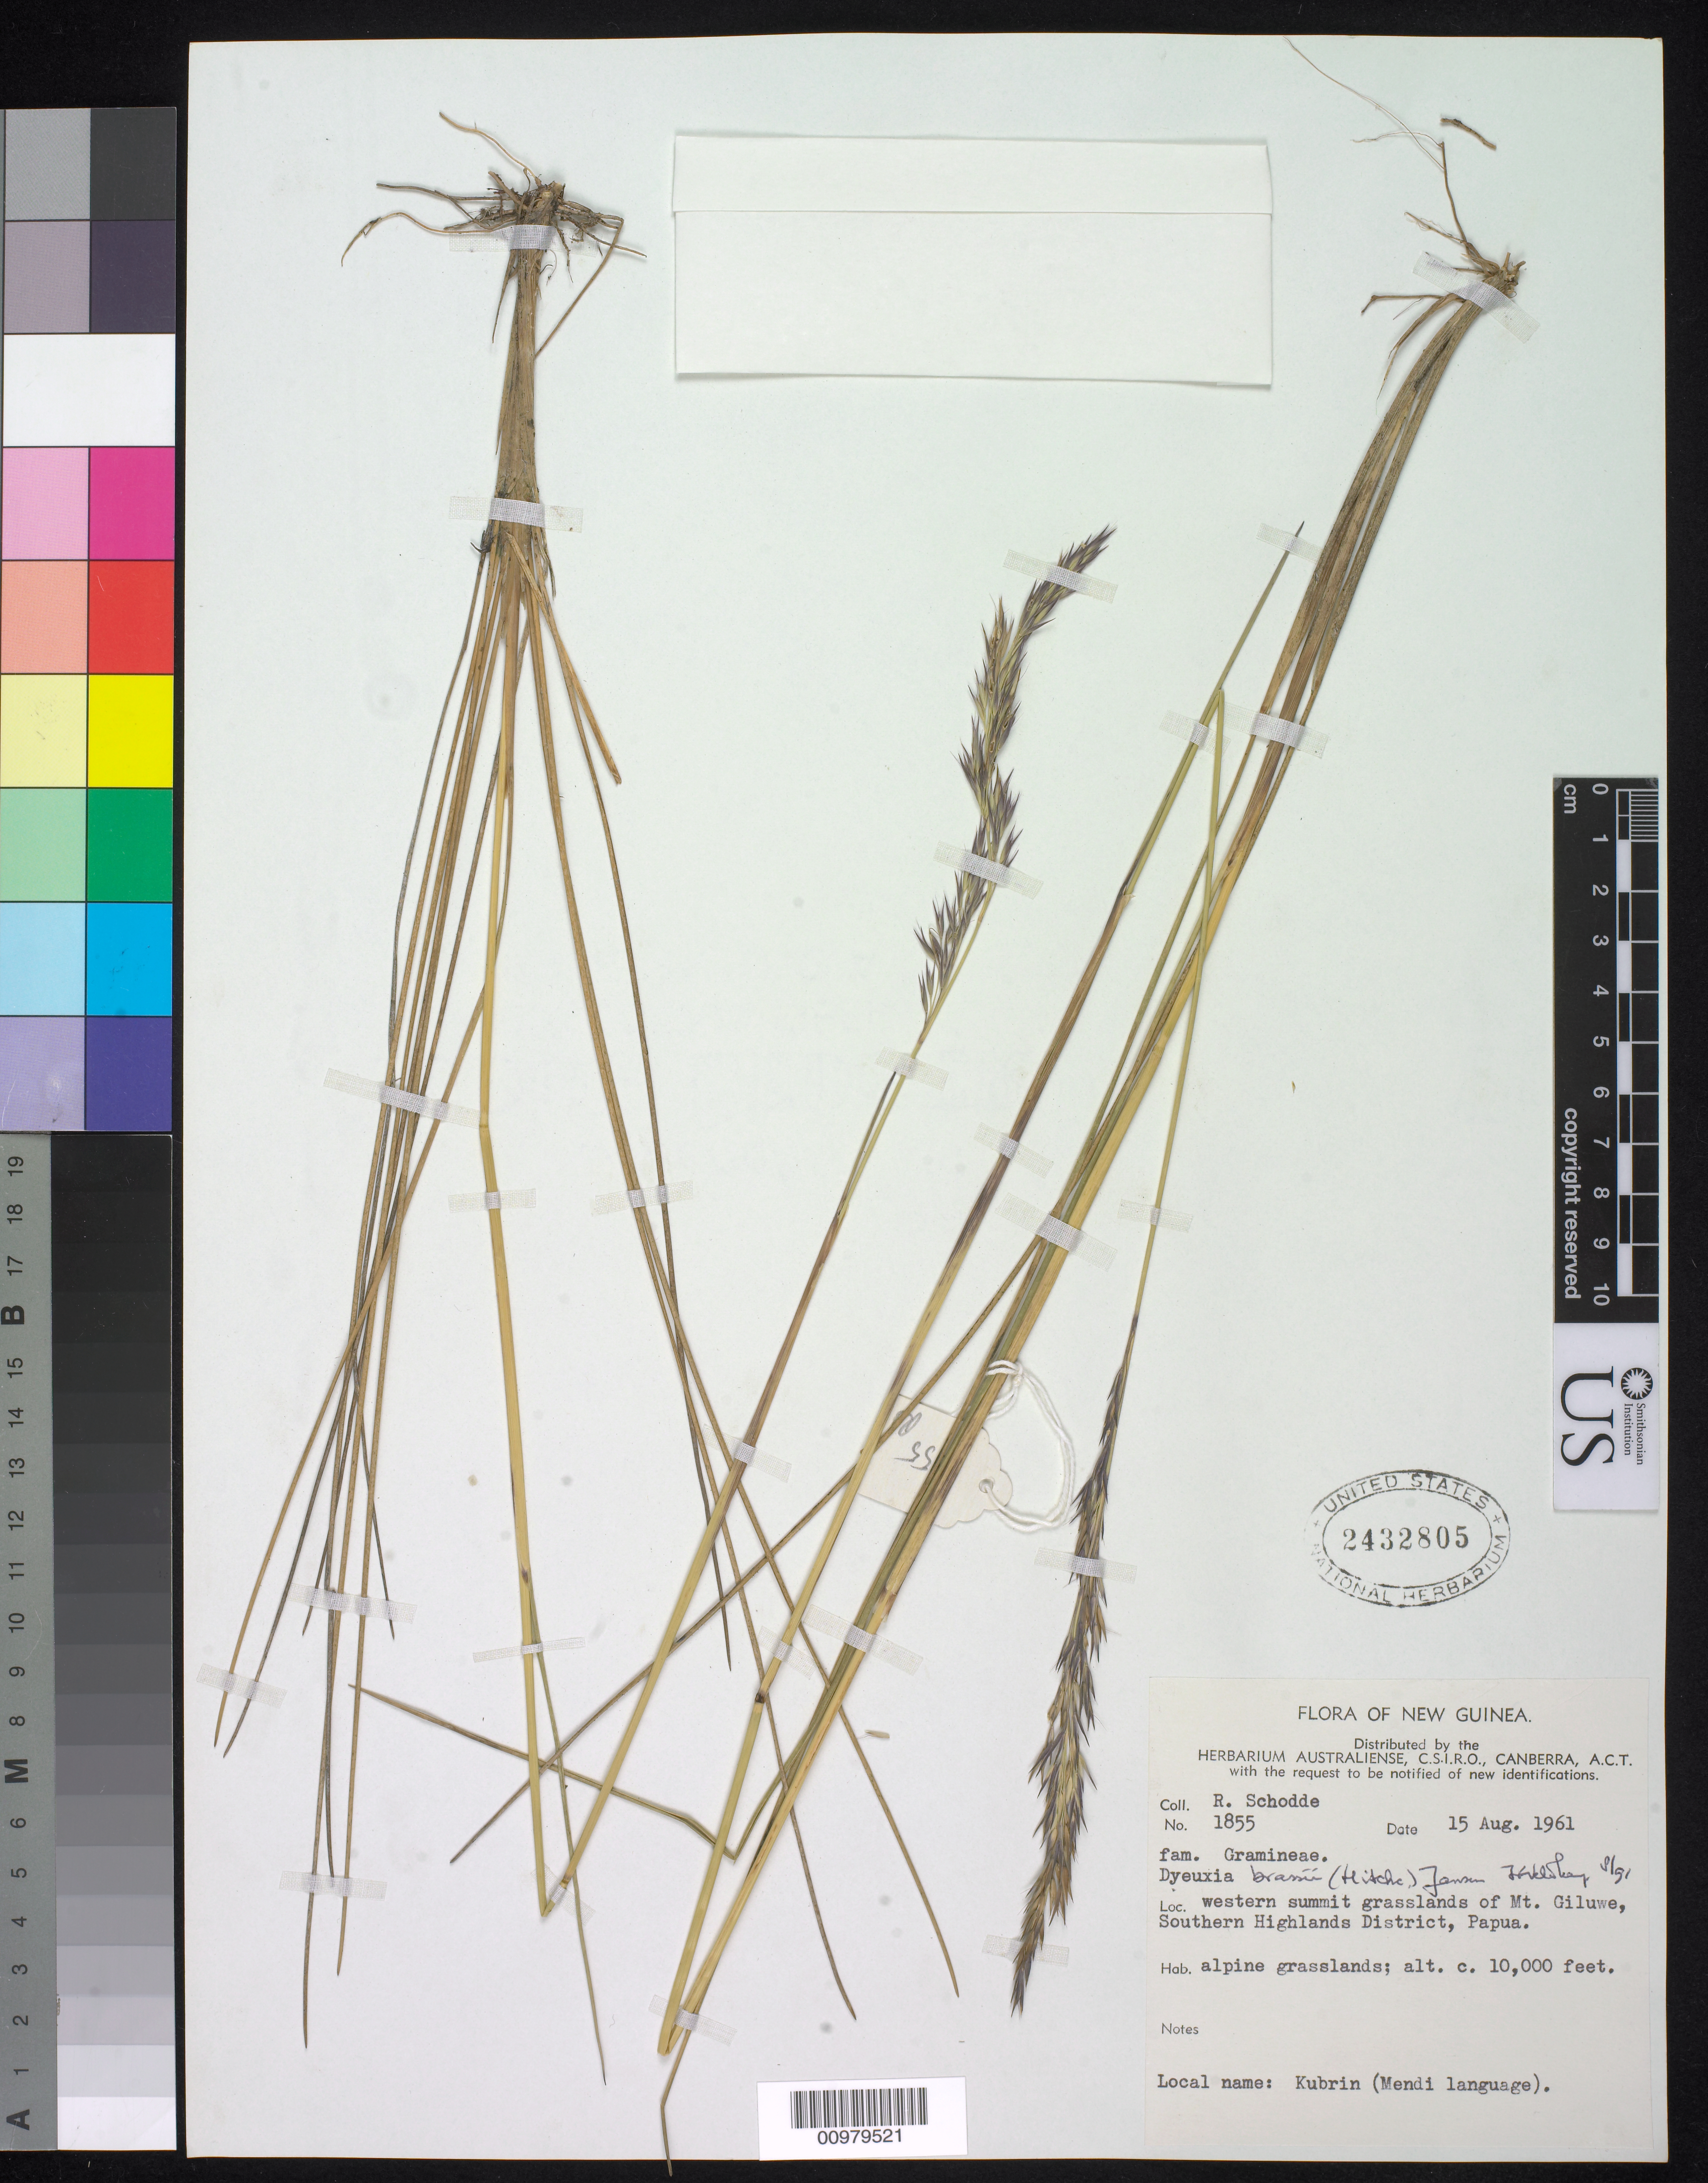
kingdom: Plantae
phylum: Tracheophyta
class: Liliopsida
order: Poales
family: Poaceae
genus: Calamagrostis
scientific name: Calamagrostis brassii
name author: Hitchc.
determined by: Poaceae Reorganization Project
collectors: R. Schodde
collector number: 1855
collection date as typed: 15 Aug 1961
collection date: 1961-08-15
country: Papua New Guinea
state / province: Southern Highlands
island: New Guinea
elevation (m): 3048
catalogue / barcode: US 2432805